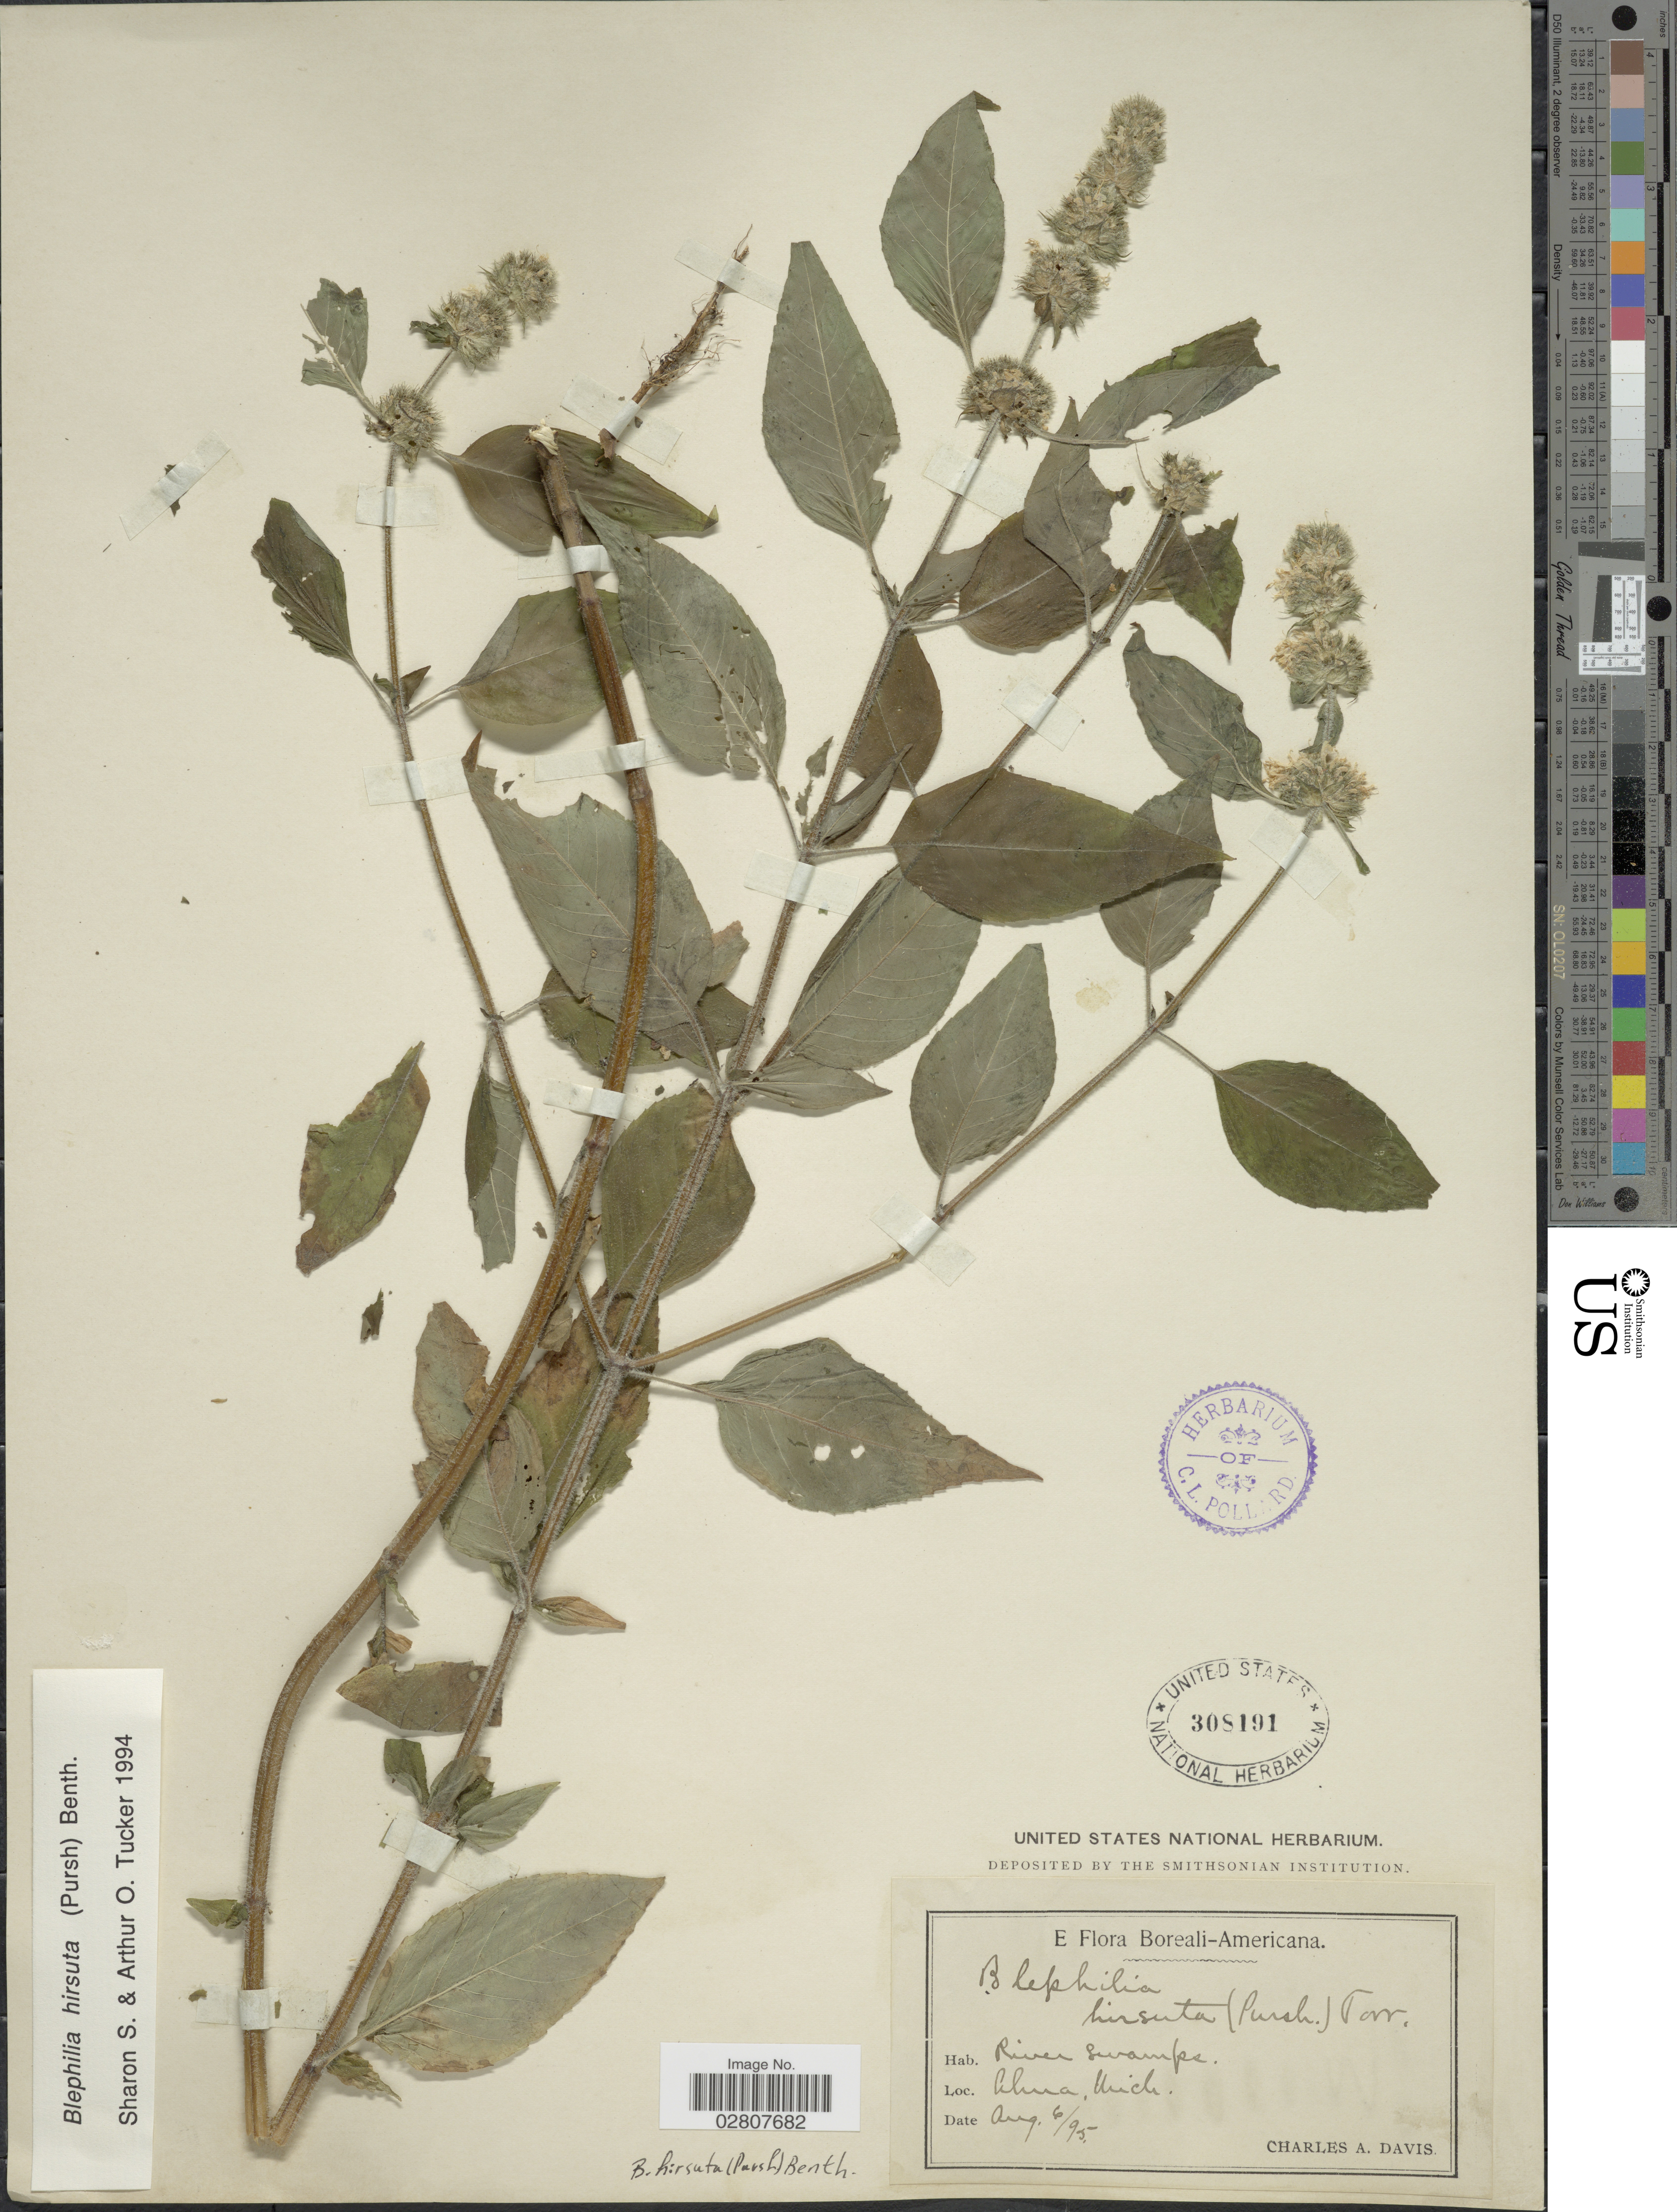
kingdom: Plantae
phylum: Tracheophyta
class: Magnoliopsida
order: Lamiales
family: Lamiaceae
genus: Blephilia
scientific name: Blephilia hirsuta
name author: (Pursh) Benth.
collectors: C. Davis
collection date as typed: Transcribed d/m/y: 6/8/95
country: United States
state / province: Michigan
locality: Alma.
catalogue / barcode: US 308191